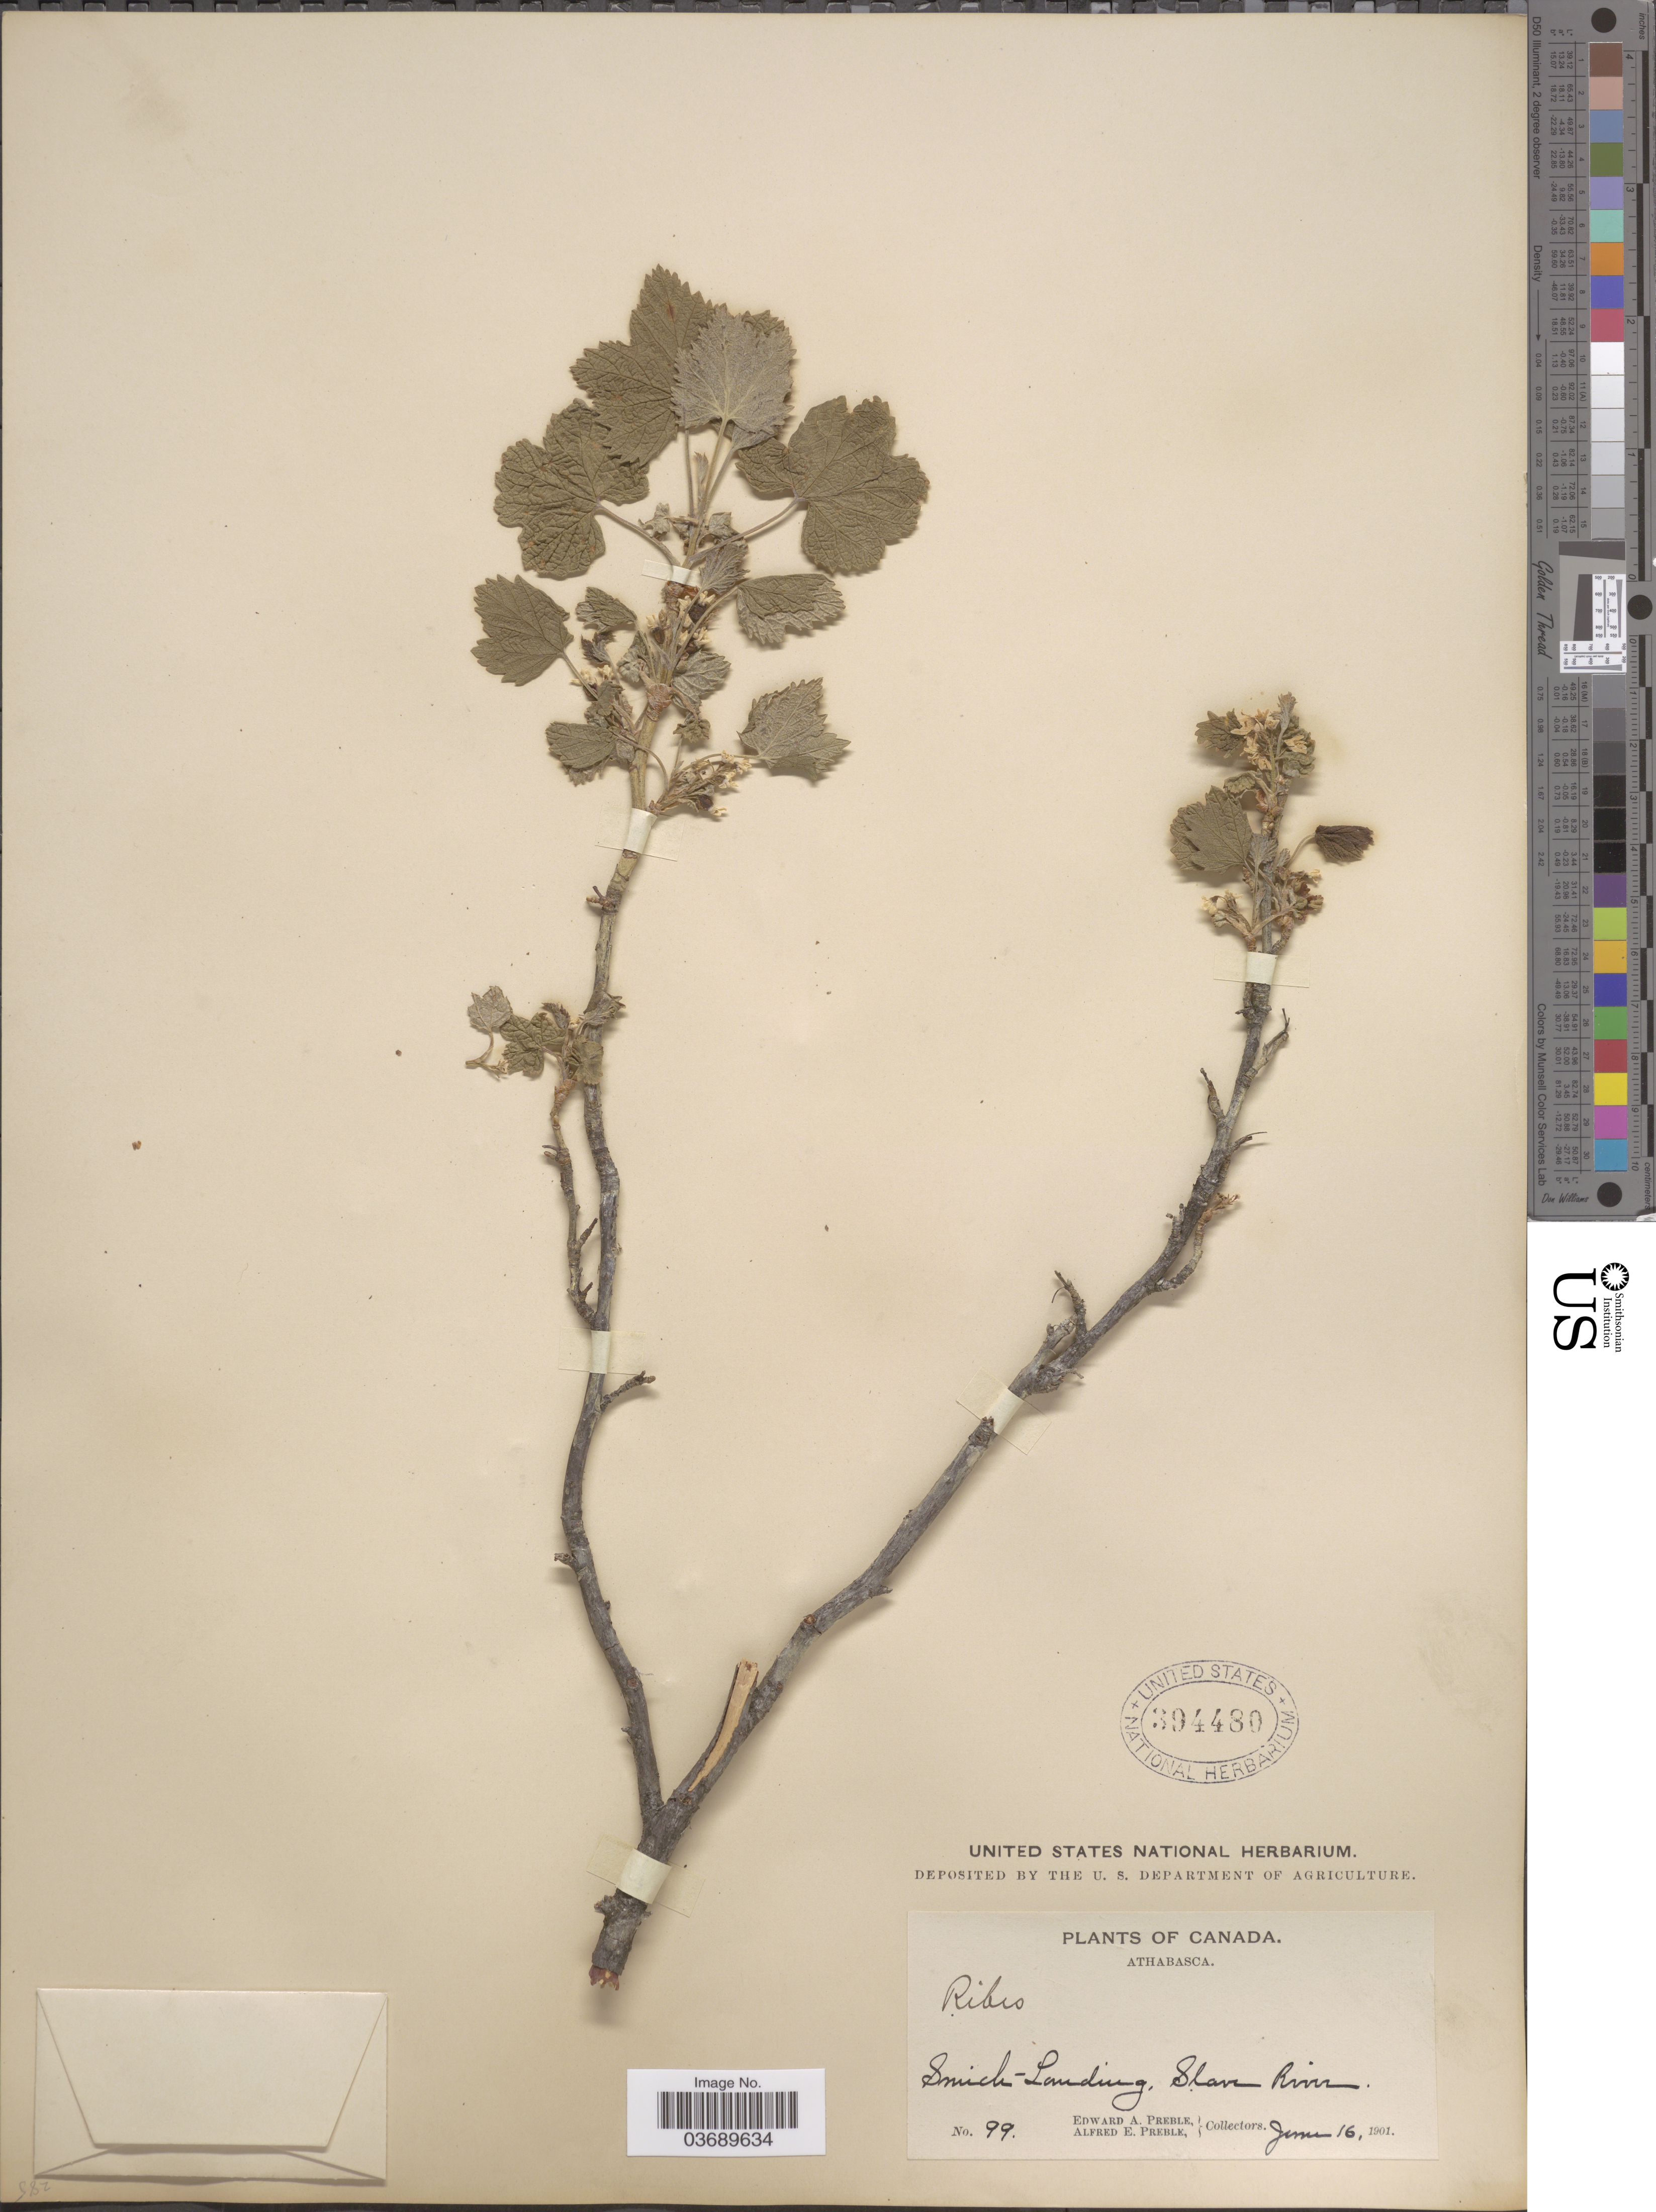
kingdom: Plantae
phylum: Tracheophyta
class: Magnoliopsida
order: Saxifragales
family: Grossulariaceae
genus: Ribes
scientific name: Ribes sp.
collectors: E. Preble & A. Preble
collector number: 99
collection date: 1901-06-16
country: Canada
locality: Athabasca. Smith Landing, Slave River.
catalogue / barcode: US 394480